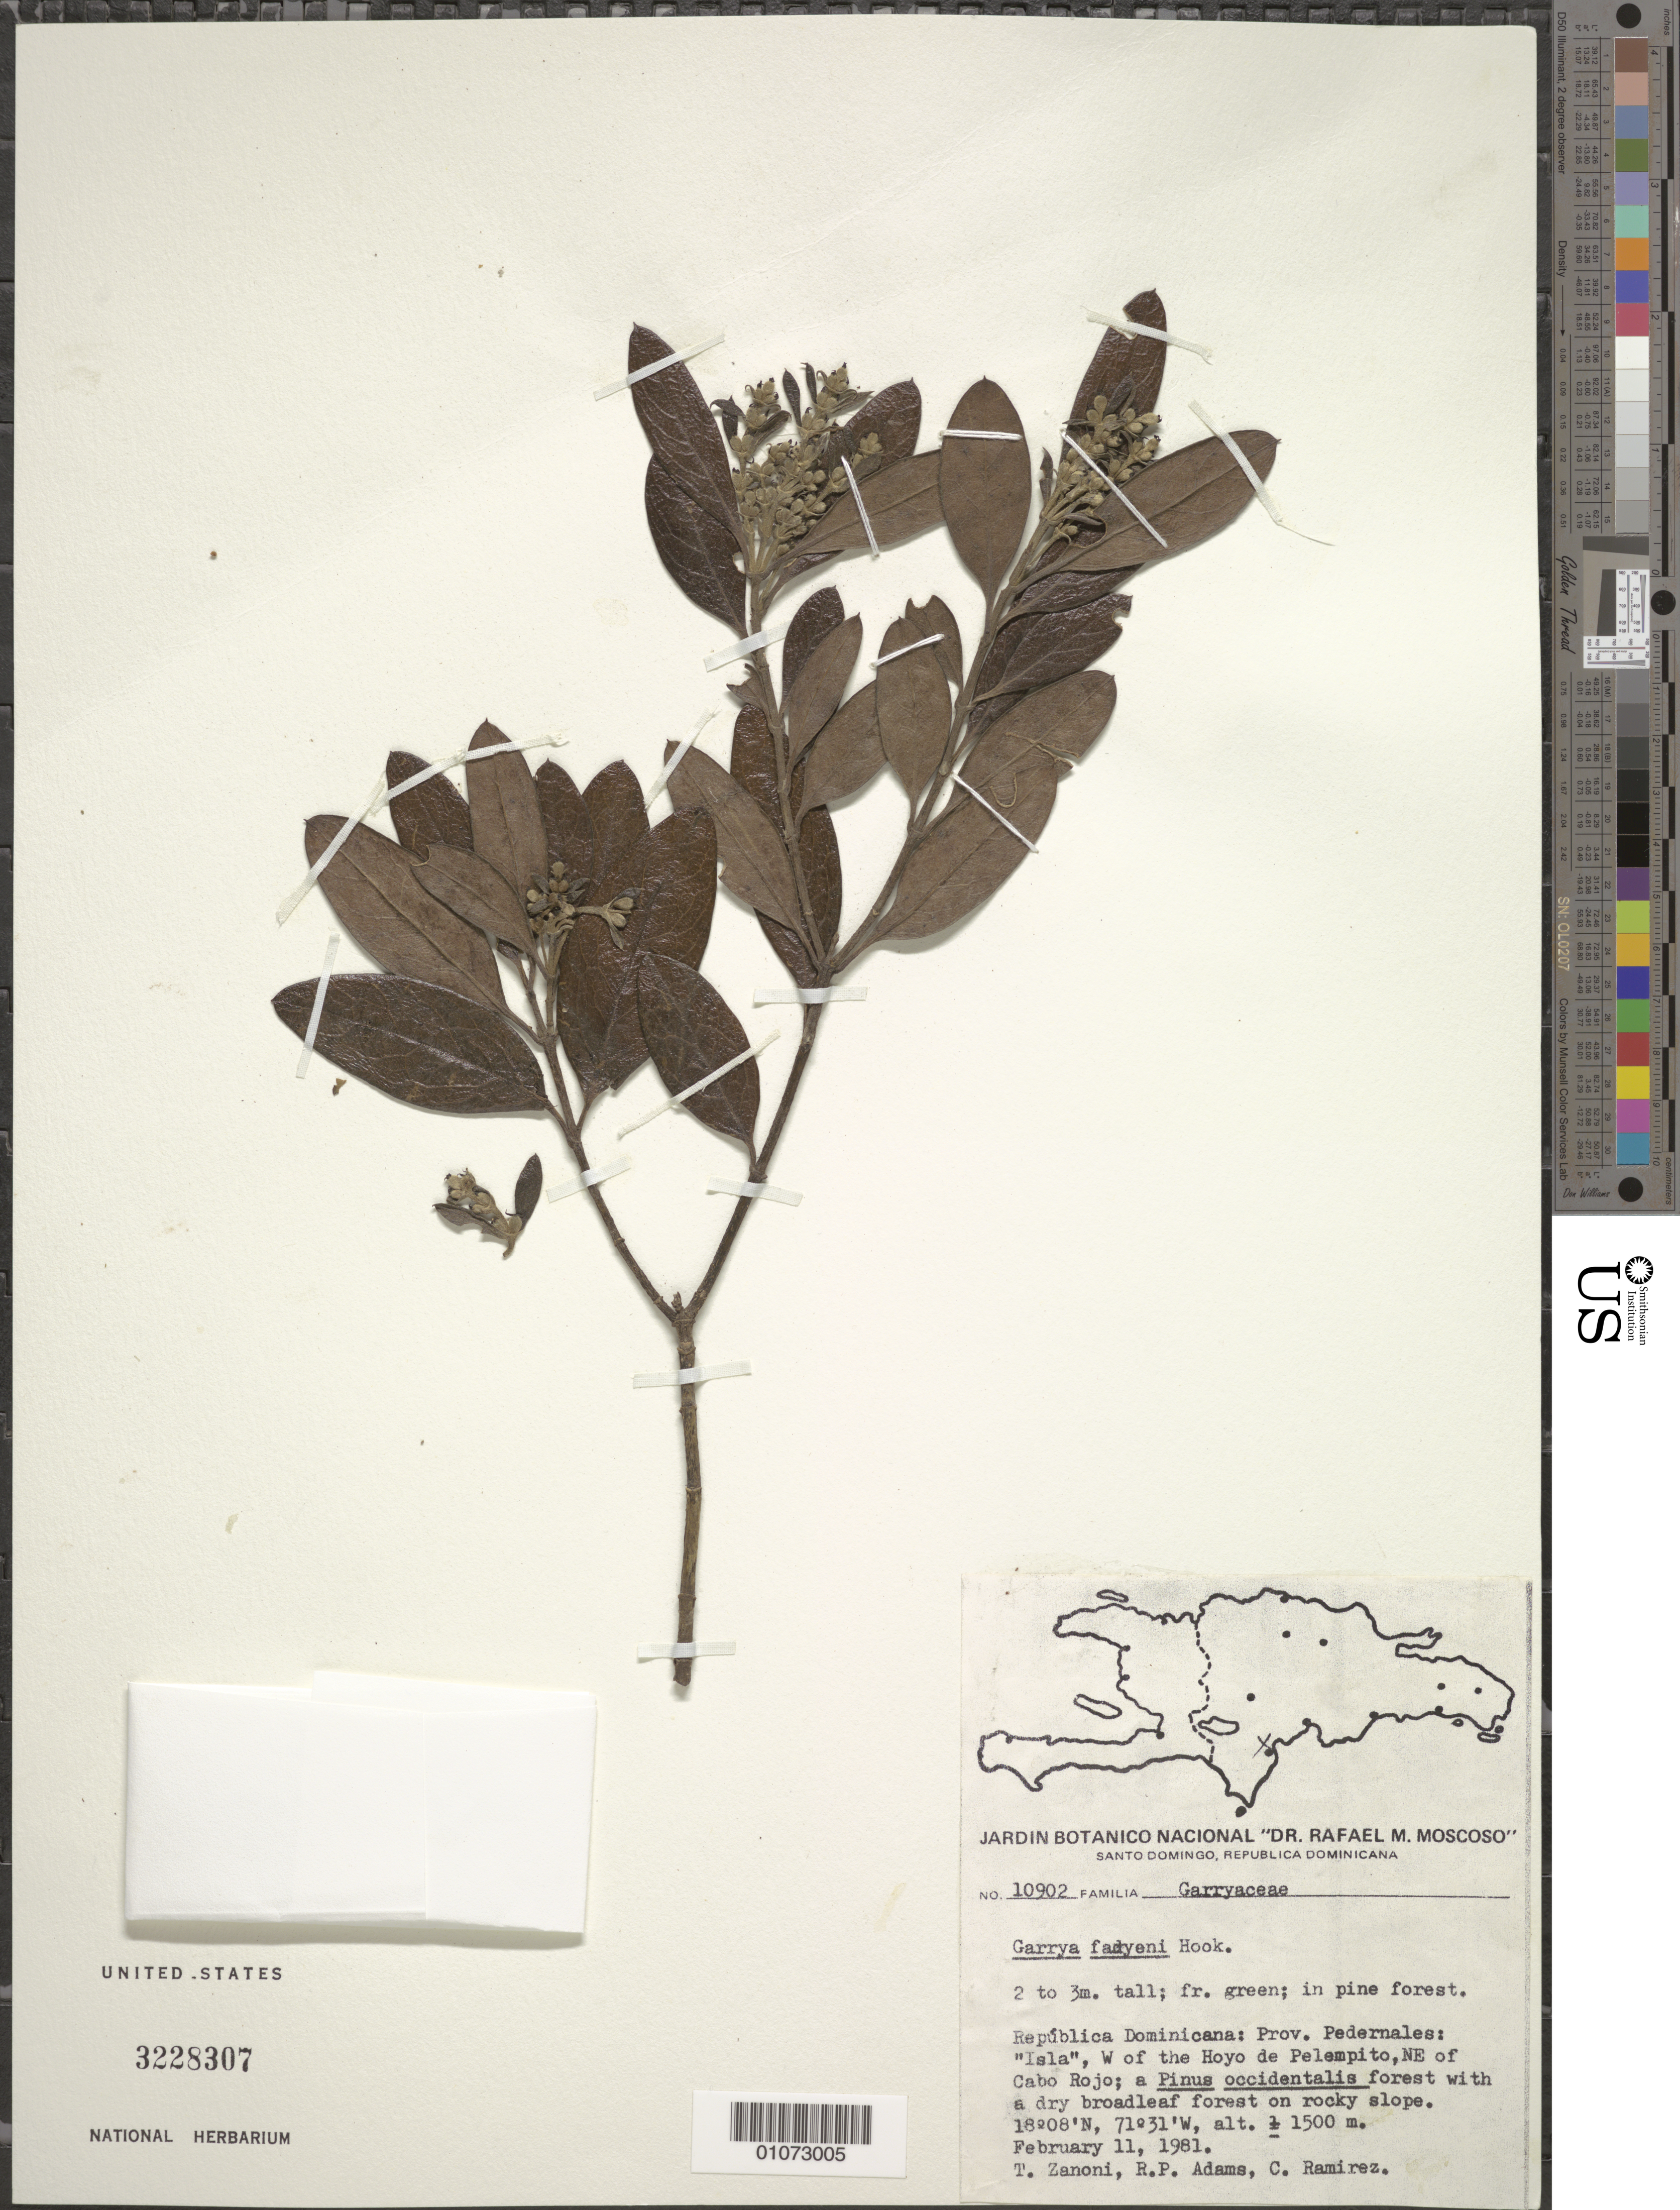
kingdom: Plantae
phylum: Tracheophyta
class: Magnoliopsida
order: Garryales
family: Garryaceae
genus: Garrya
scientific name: Garrya fadyenii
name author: Hook.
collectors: T. A. Zanoni & C. Ramirez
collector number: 10902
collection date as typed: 11 Feb 1981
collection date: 1981-02-11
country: Dominican Republic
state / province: Pedernales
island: Hispaniola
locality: "Isla", west of the Hoyo de Pelempito, northeast of Cabo Rojo; a Pinus occidentalis forest with a dry broadleaf forest on rocky slope.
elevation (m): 1500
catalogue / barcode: US 3228307